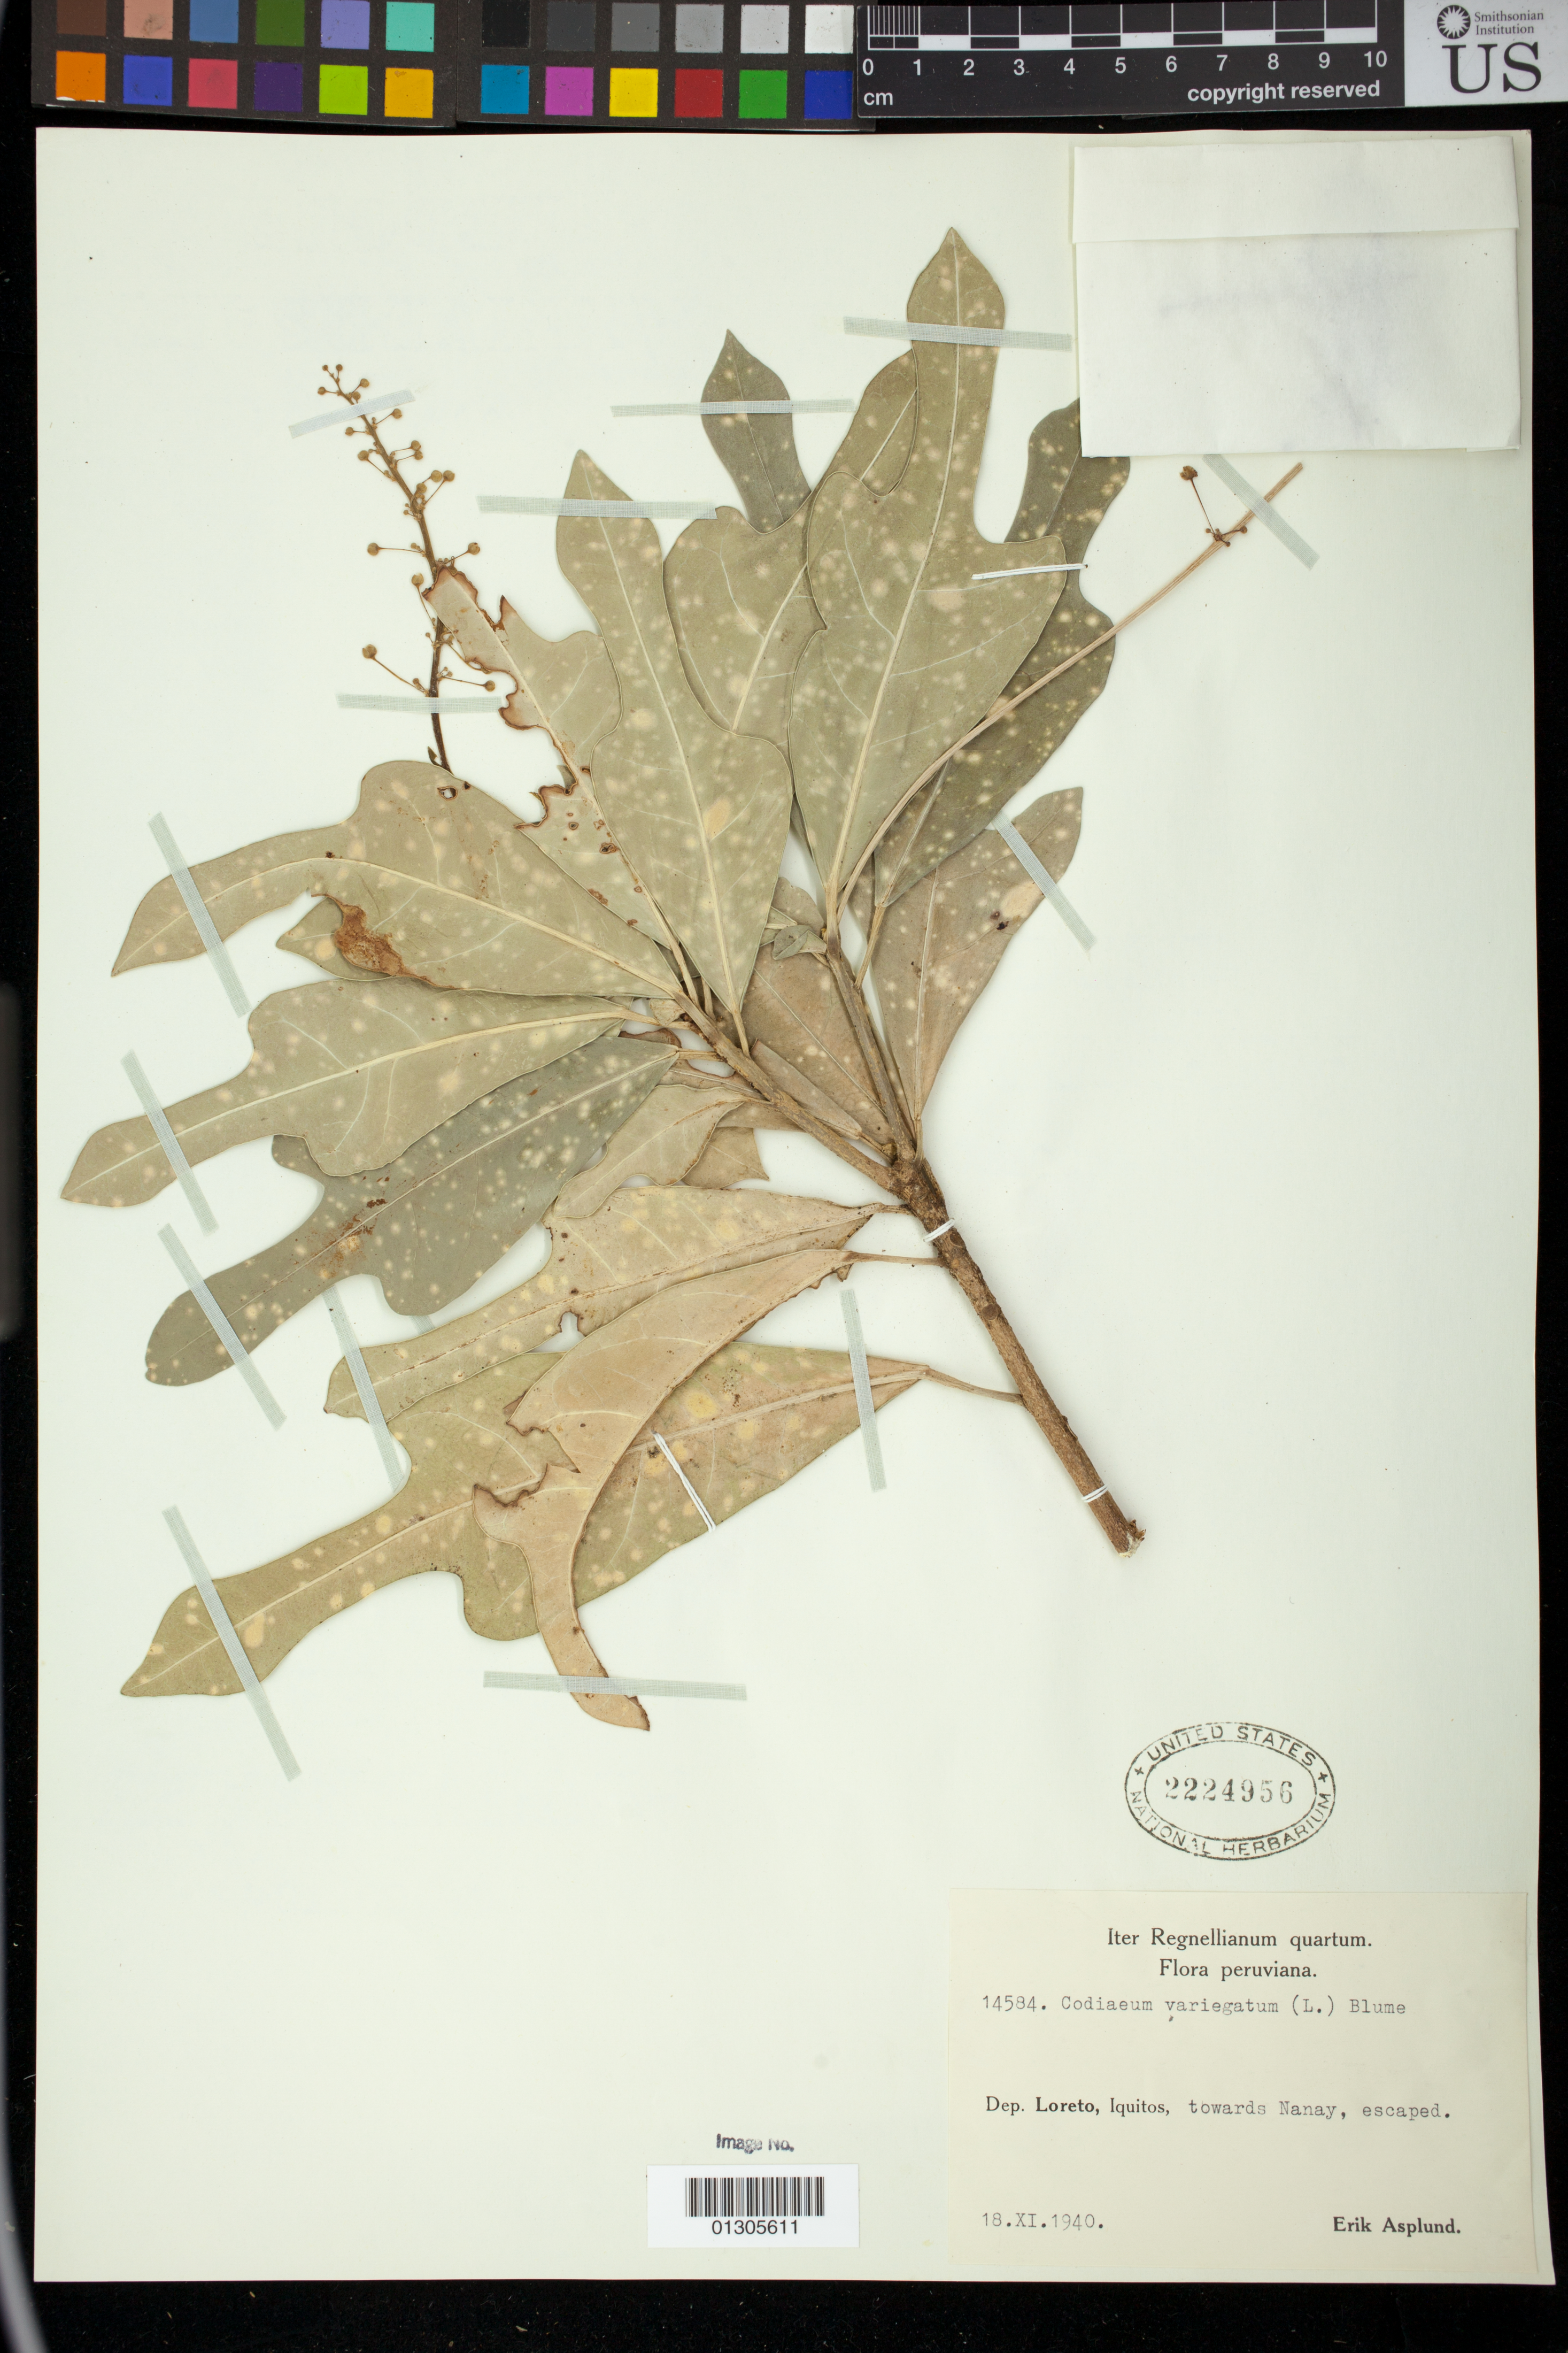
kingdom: Plantae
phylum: Tracheophyta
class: Magnoliopsida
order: Malpighiales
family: Euphorbiaceae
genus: Codiaeum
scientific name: Codiaeum variegatum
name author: (L.) Rumph. ex A. Juss.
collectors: E. Asplund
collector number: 14584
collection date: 1940-11-18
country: Peru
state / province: Loreto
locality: Iquitos towards Nanay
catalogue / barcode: US 2224956